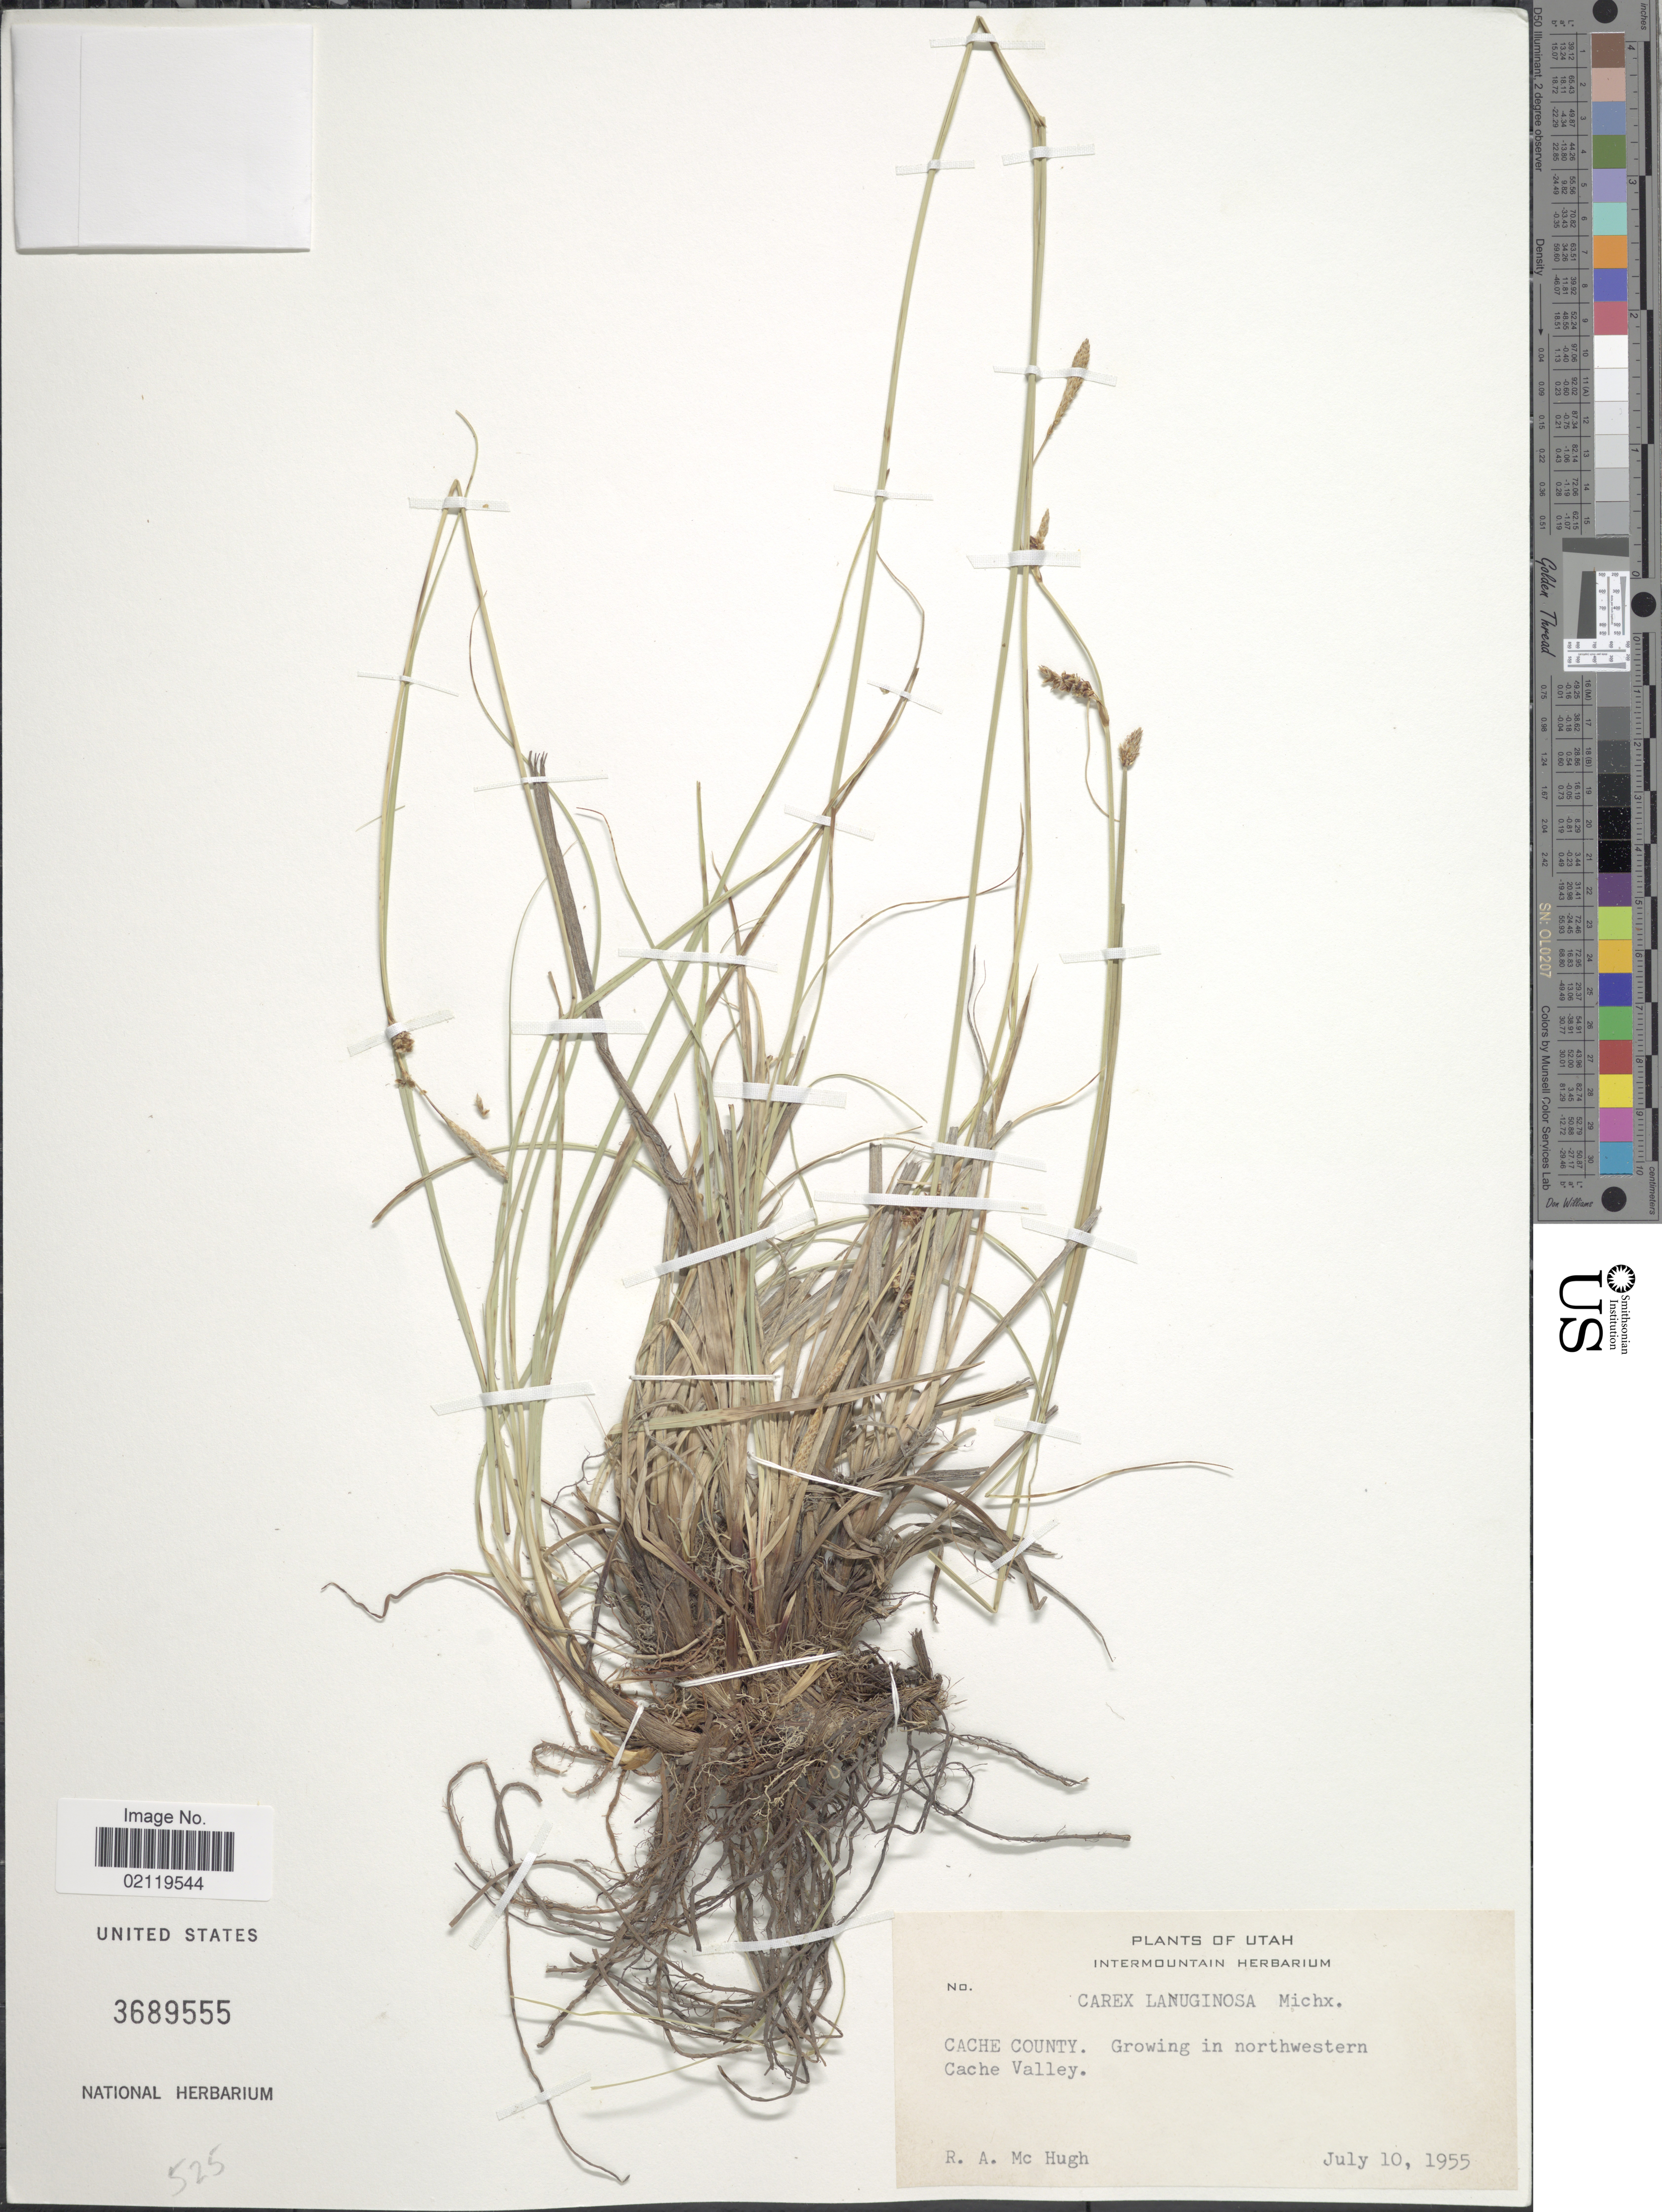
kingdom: Plantae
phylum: Tracheophyta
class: Liliopsida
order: Poales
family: Cyperaceae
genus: Carex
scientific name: Carex pellita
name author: Muhl. ex Willd.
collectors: R. McHugh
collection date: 1955-07-10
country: United States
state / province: Utah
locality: Cache County. Growing in northwestern Cache Valley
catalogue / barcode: US 3689555